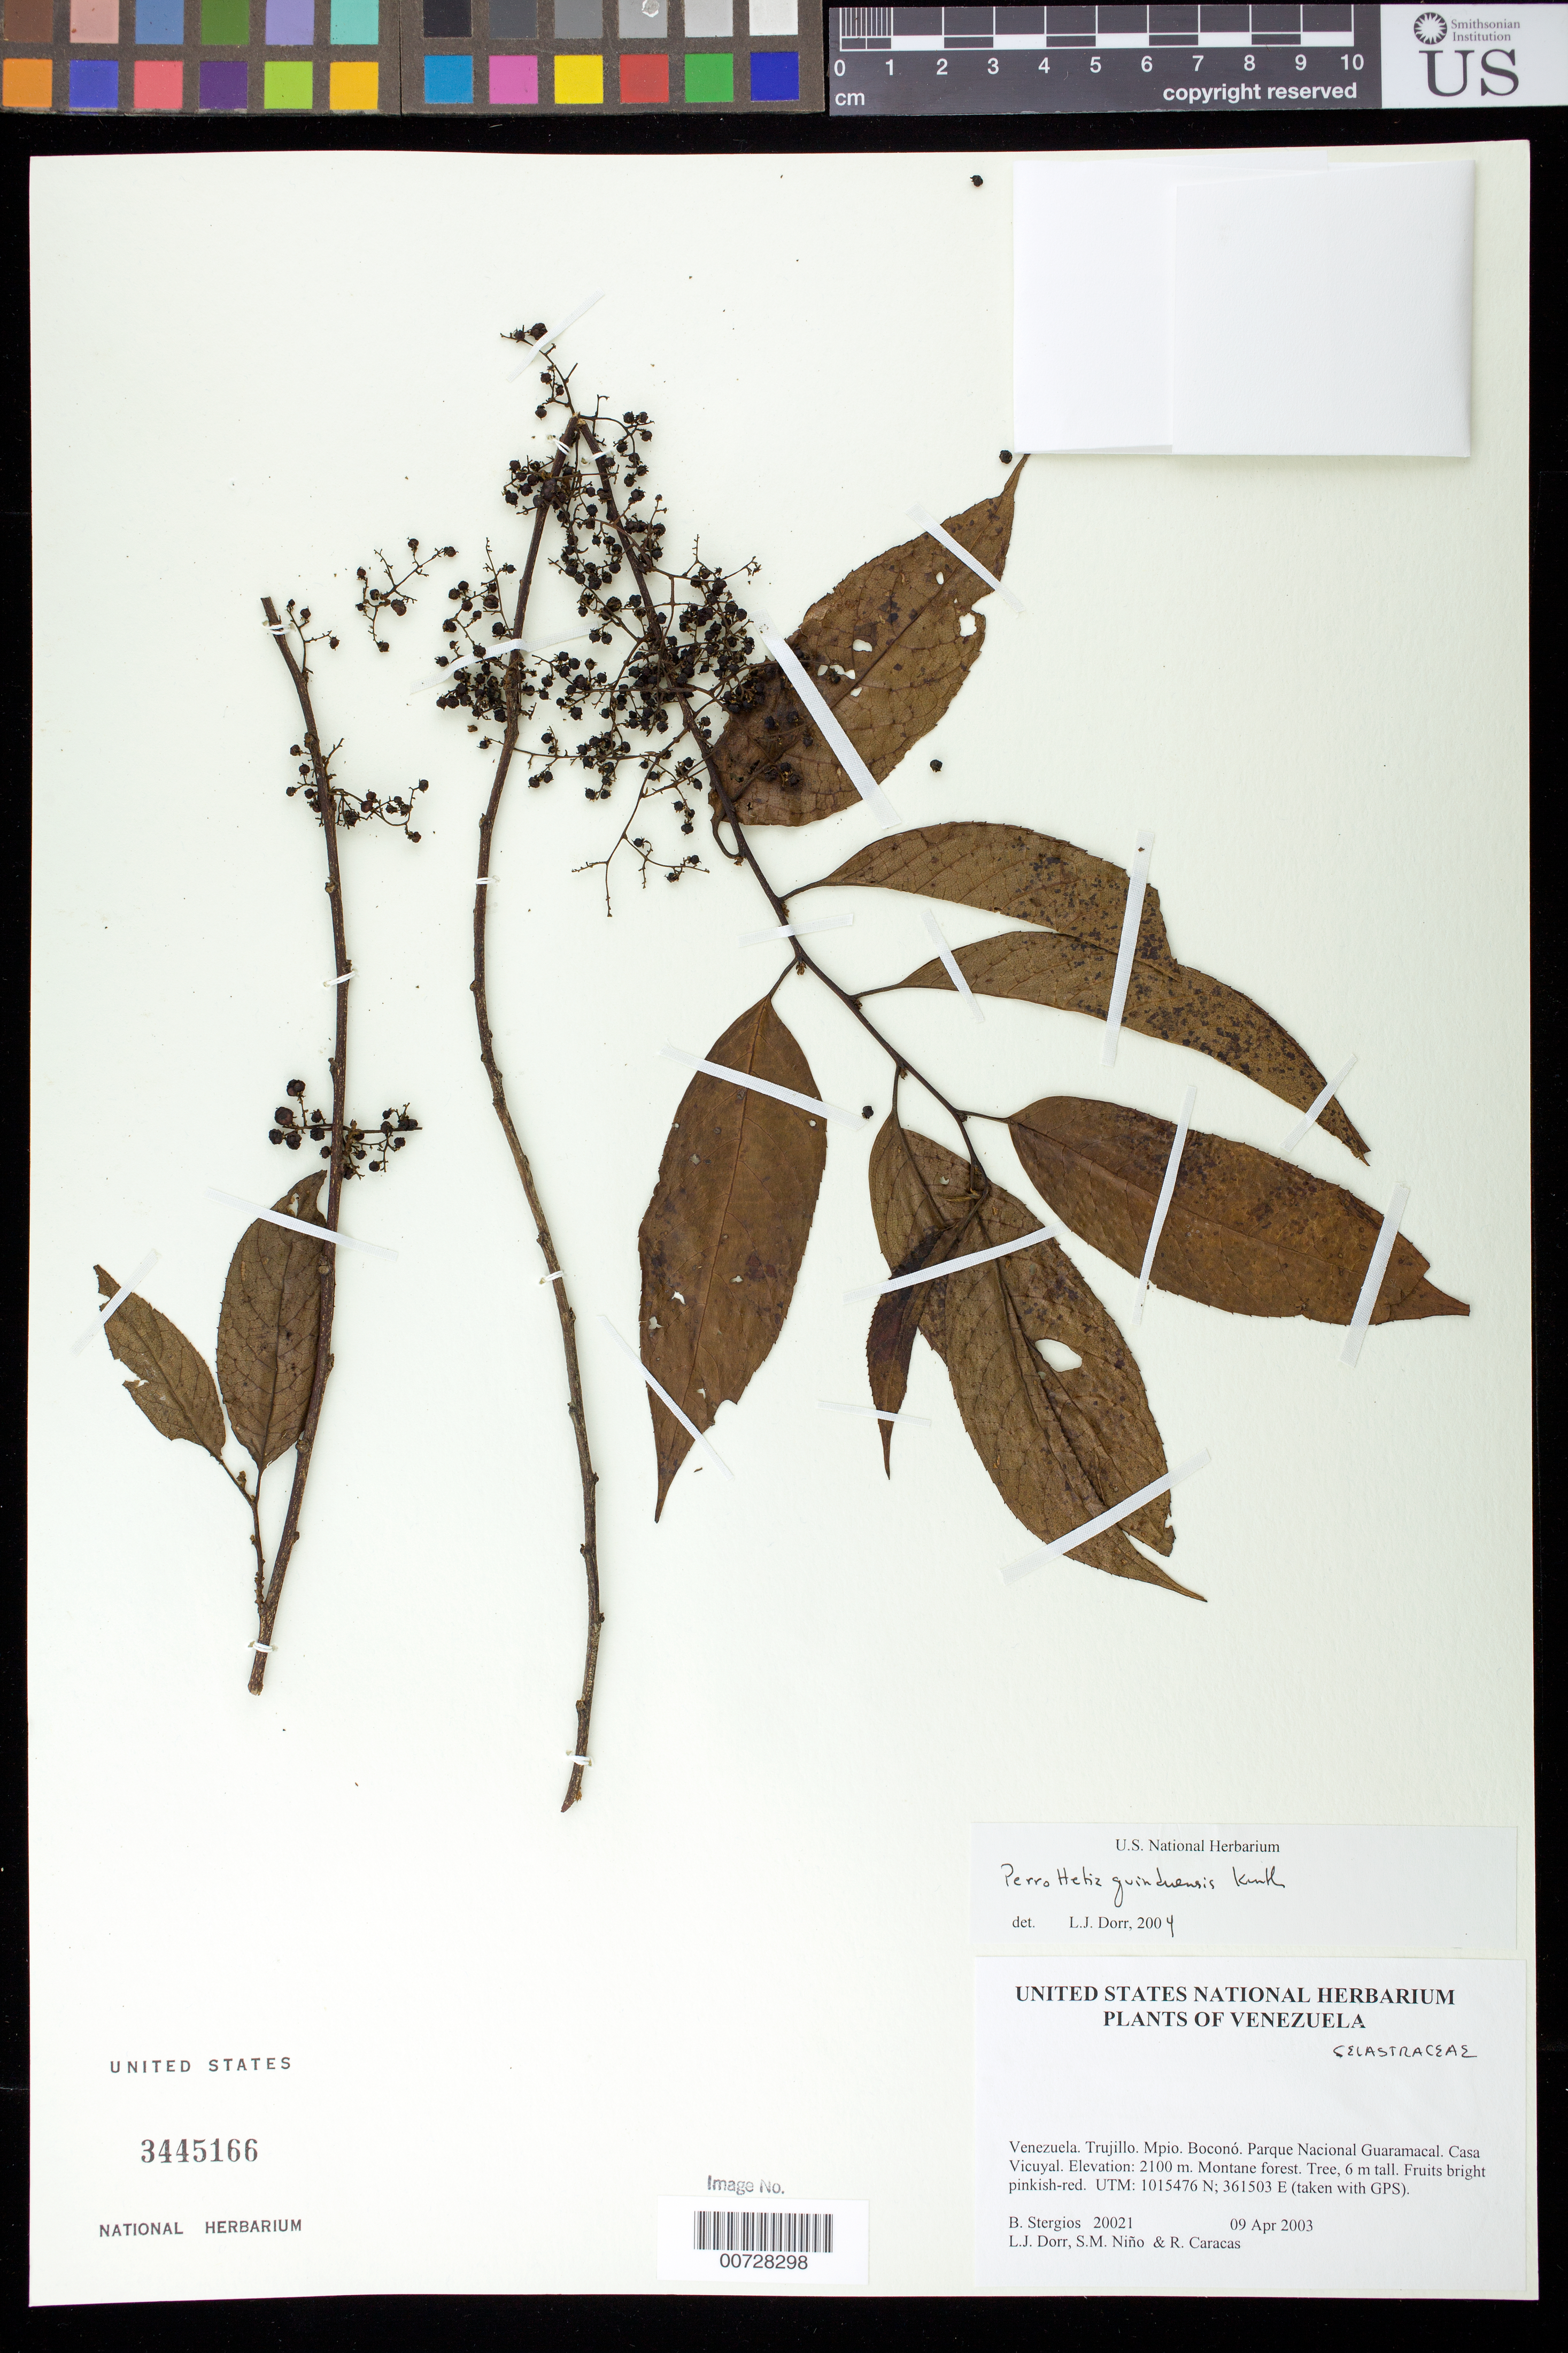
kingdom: Plantae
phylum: Tracheophyta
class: Magnoliopsida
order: Huerteales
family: Dipentodontaceae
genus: Perrottetia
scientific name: Perrottetia quinduensis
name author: Kunth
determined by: Dorr, L. J., (BOT), Smithsonian Institution - National Museum of Natural History (UNITED STATES)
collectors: B. G. Stergios, L. J. Dorr, S. M. Niño & R. Caracas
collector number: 20021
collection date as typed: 09 Apr 2003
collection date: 2003-04-09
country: Venezuela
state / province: Trujillo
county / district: Boconó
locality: Parque Nacional Guaramacal. Casa Vicuyal.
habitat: Montane forest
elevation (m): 2100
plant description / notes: PORT, US, VEN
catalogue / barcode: US 3445166